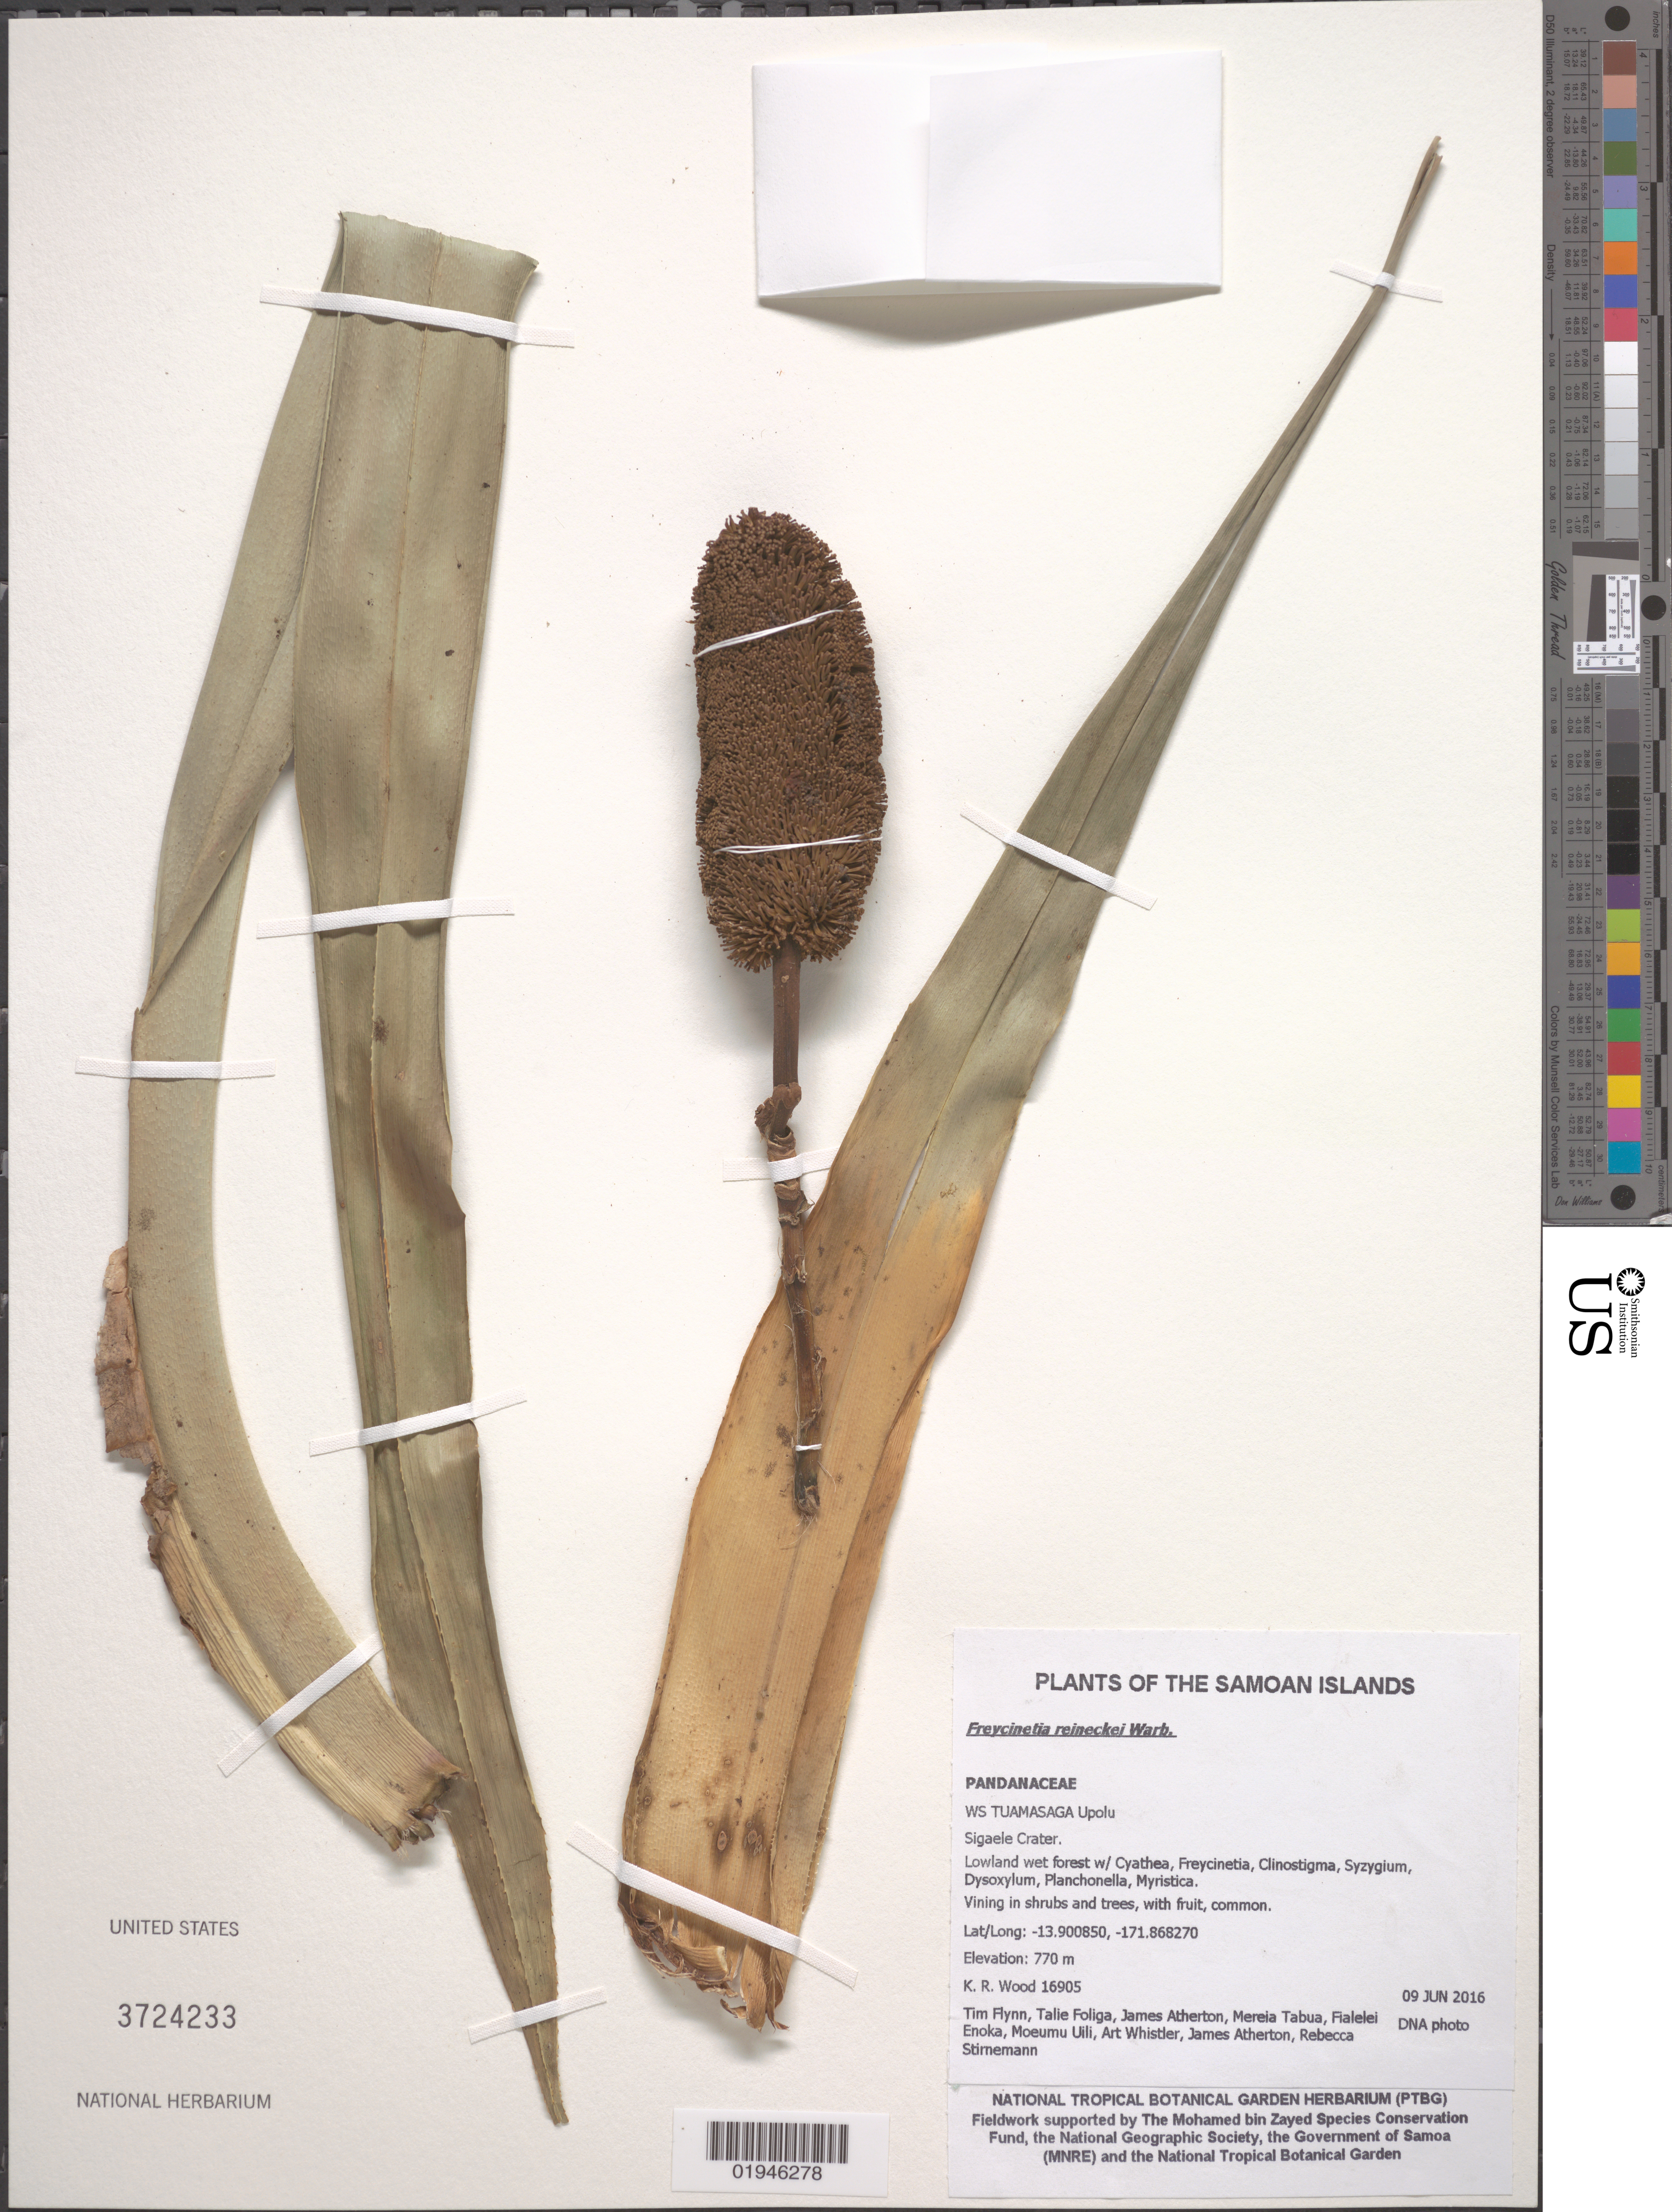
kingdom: Plantae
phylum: Tracheophyta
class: Liliopsida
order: Pandanales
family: Pandanaceae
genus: Freycinetia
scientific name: Freycinetia reineckei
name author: Warb. ex Reinecke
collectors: K. R. Wood, T. W. Flynn, T. Foliga, J. Atherton, M. Tabua, F. Enoka, M. Uili & A. Whistler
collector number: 16905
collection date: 2016-06-09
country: Samoa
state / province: Tuamasaga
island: Upolu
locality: Upolu, Sigaele Crater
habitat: Lowland wet forest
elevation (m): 770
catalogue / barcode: US 3724233